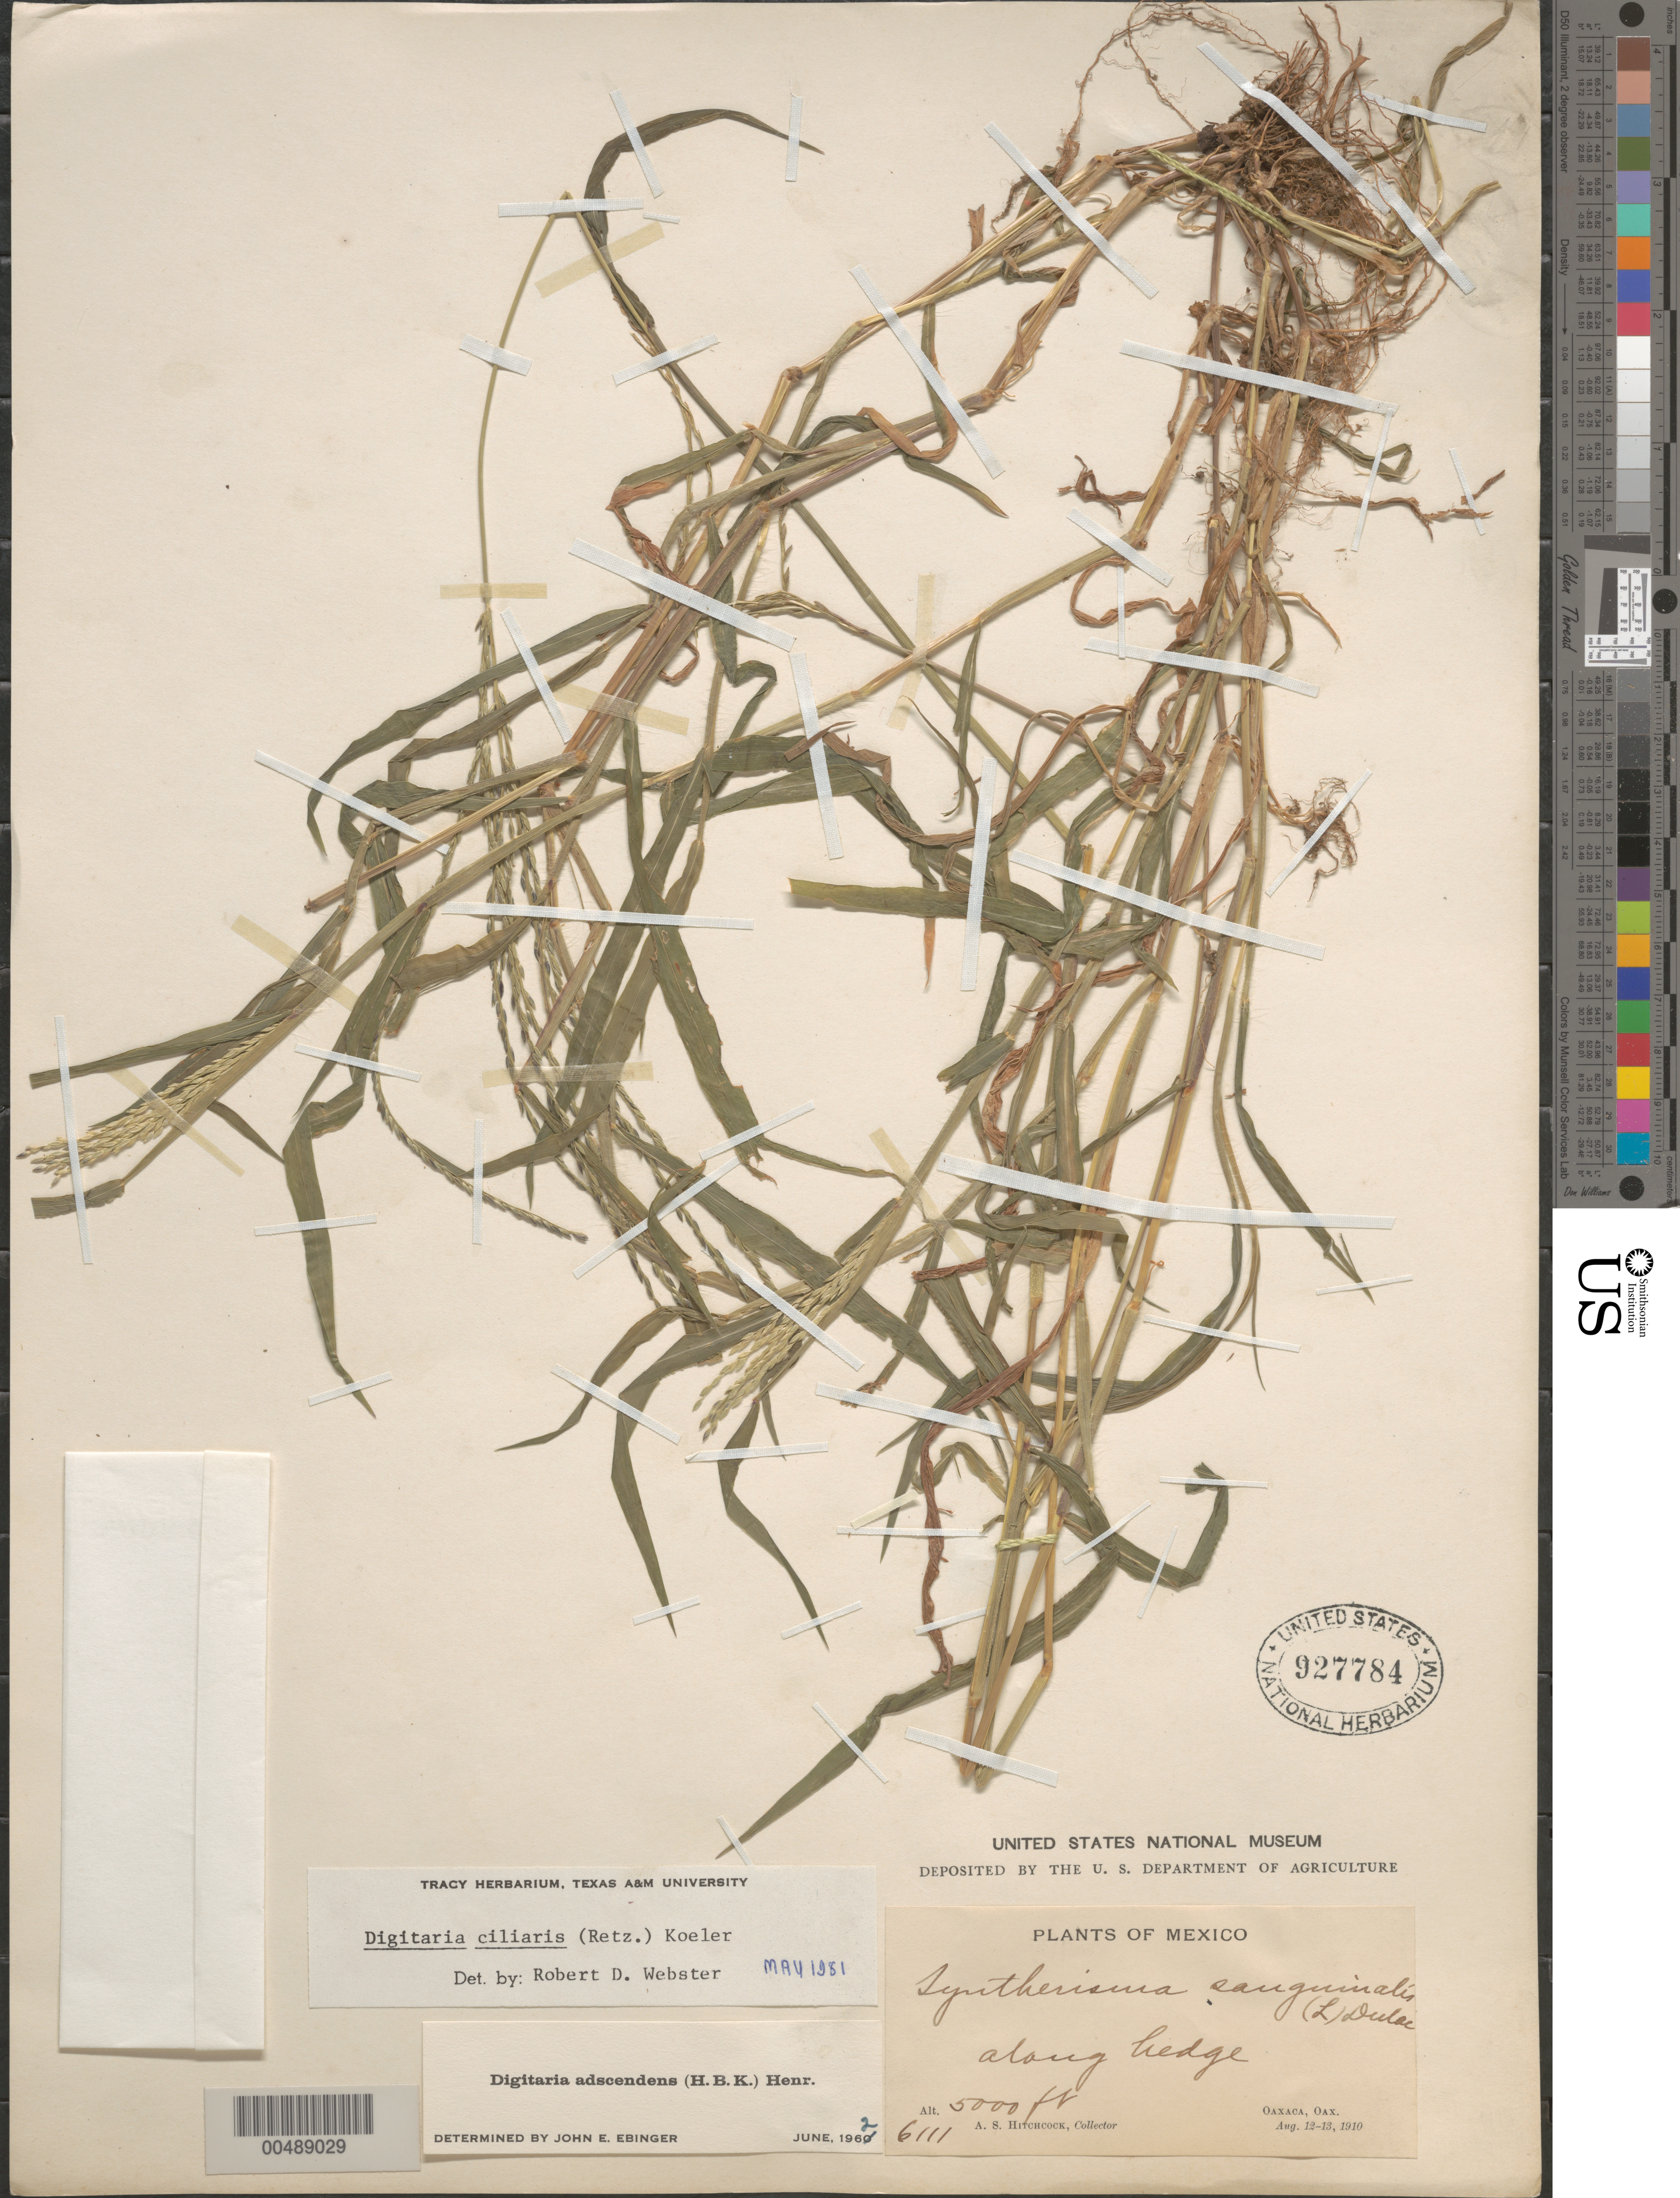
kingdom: Plantae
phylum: Tracheophyta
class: Liliopsida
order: Poales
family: Poaceae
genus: Digitaria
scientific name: Digitaria ciliaris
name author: (Retz.) Koeler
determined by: Webster, Robert D.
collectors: A. S. Hitchcock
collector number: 6111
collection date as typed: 12 Aug 1910 to 13 Aug 1910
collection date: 1910-08-12/1910-08-13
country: Mexico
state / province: Oaxaca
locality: Oaxaca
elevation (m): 1524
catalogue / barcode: US 927784